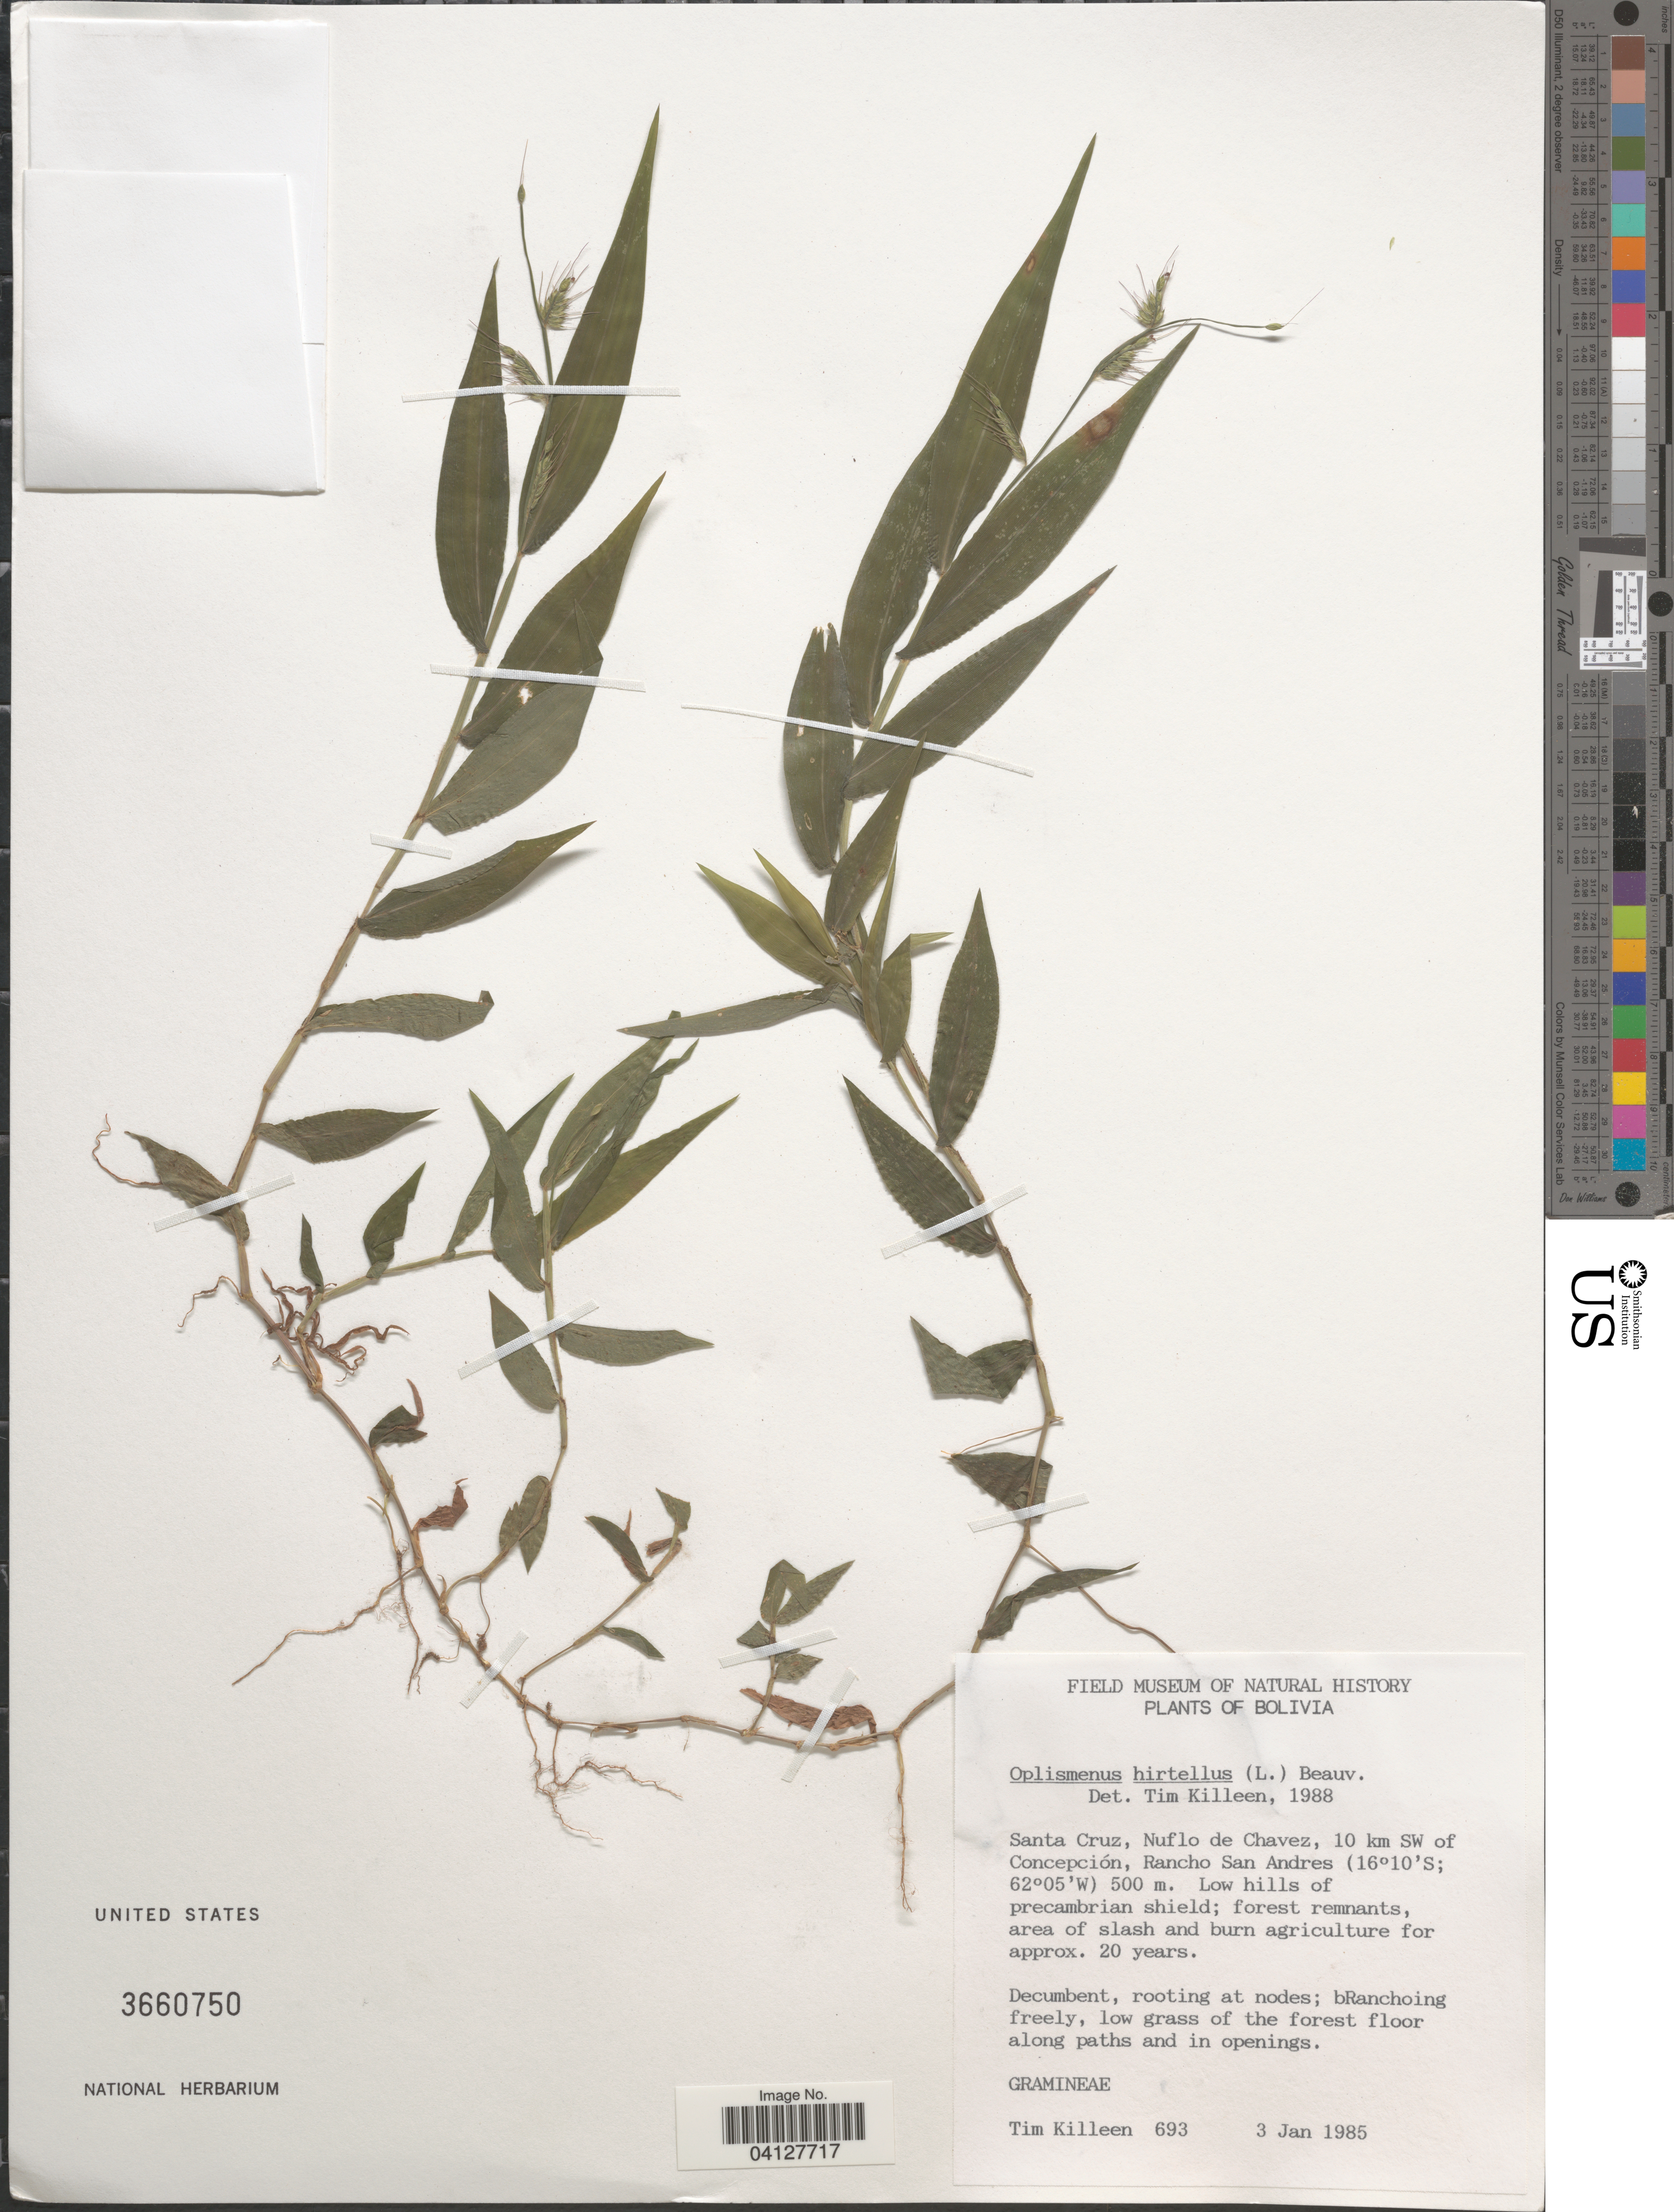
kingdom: Plantae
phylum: Tracheophyta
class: Liliopsida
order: Poales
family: Poaceae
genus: Oplismenus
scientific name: Oplismenus hirtellus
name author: (L.) P. Beauv.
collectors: T. J. Killeen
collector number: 693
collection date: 1985-01-03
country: Bolivia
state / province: Santa Cruz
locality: Nuflo de Chavez, 10 km SW of Concepción, Rancho San Andres.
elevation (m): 500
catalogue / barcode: US 3660750